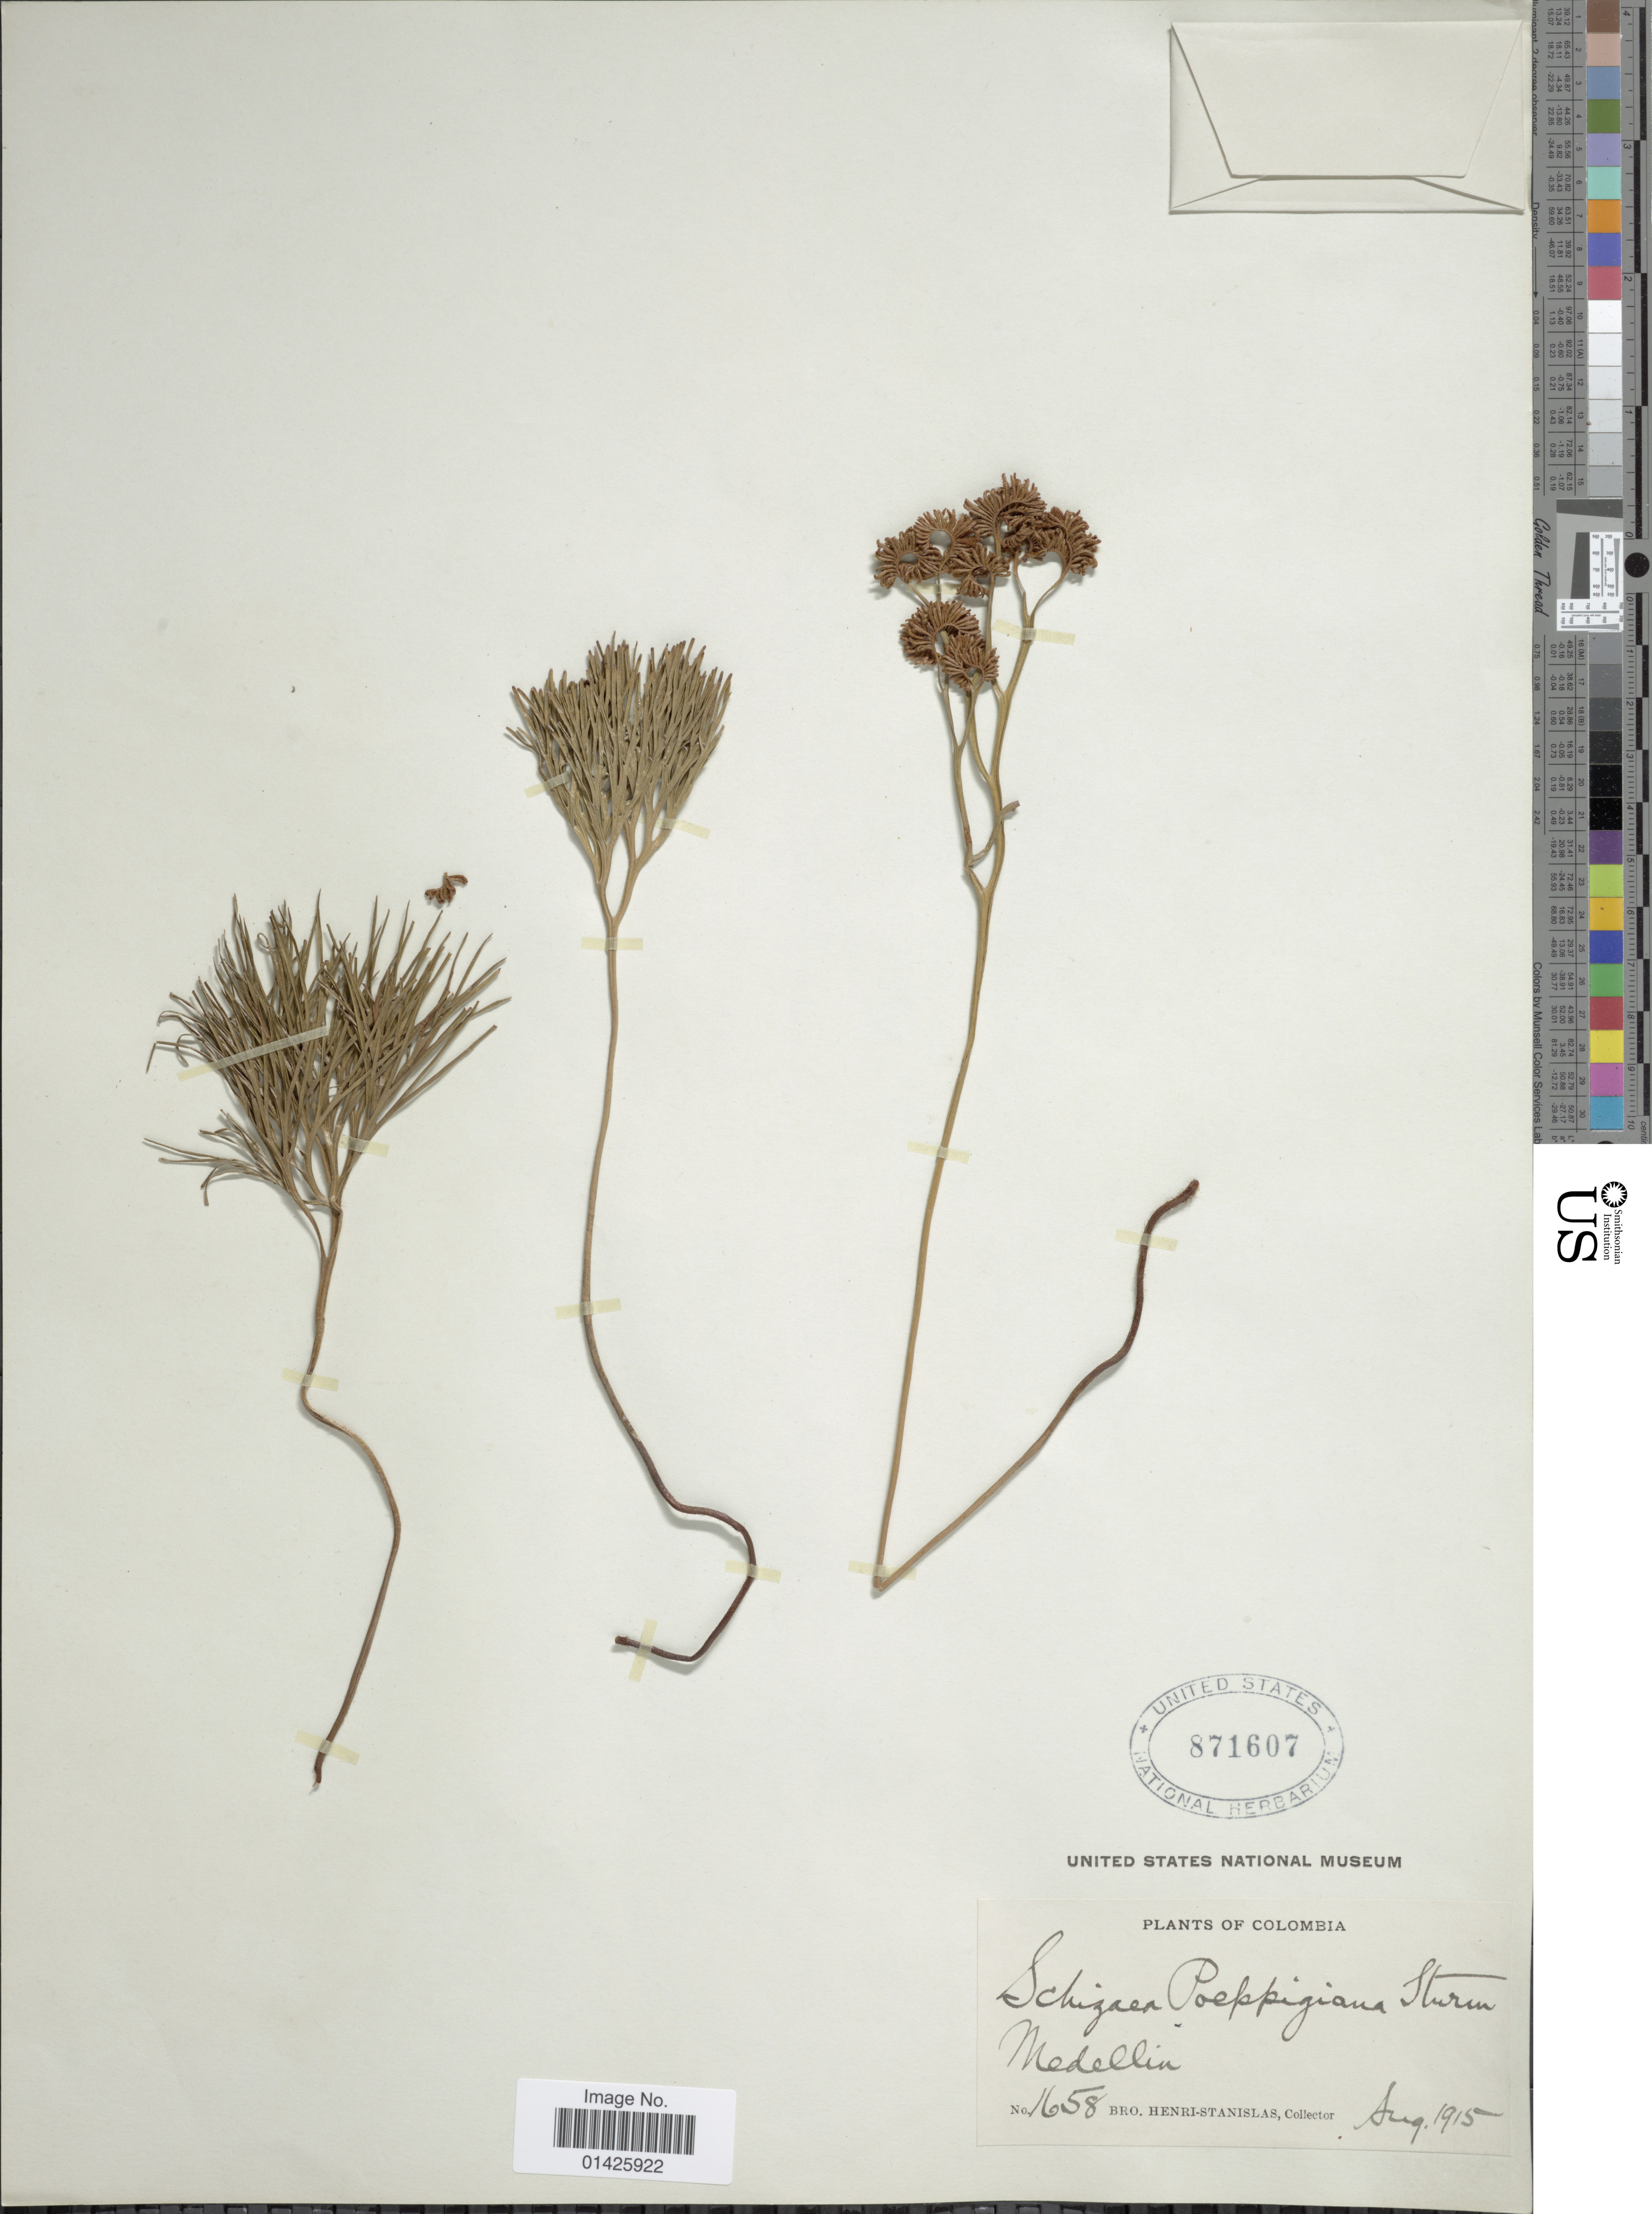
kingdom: Plantae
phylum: Tracheophyta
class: Polypodiopsida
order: Schizaeales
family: Schizaeaceae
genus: Schizaea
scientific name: Schizaea poeppigiana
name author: J.W. Sturm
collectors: Henri-Stanislas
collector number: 1658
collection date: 1915-08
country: Colombia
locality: Medellin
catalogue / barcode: US 871607